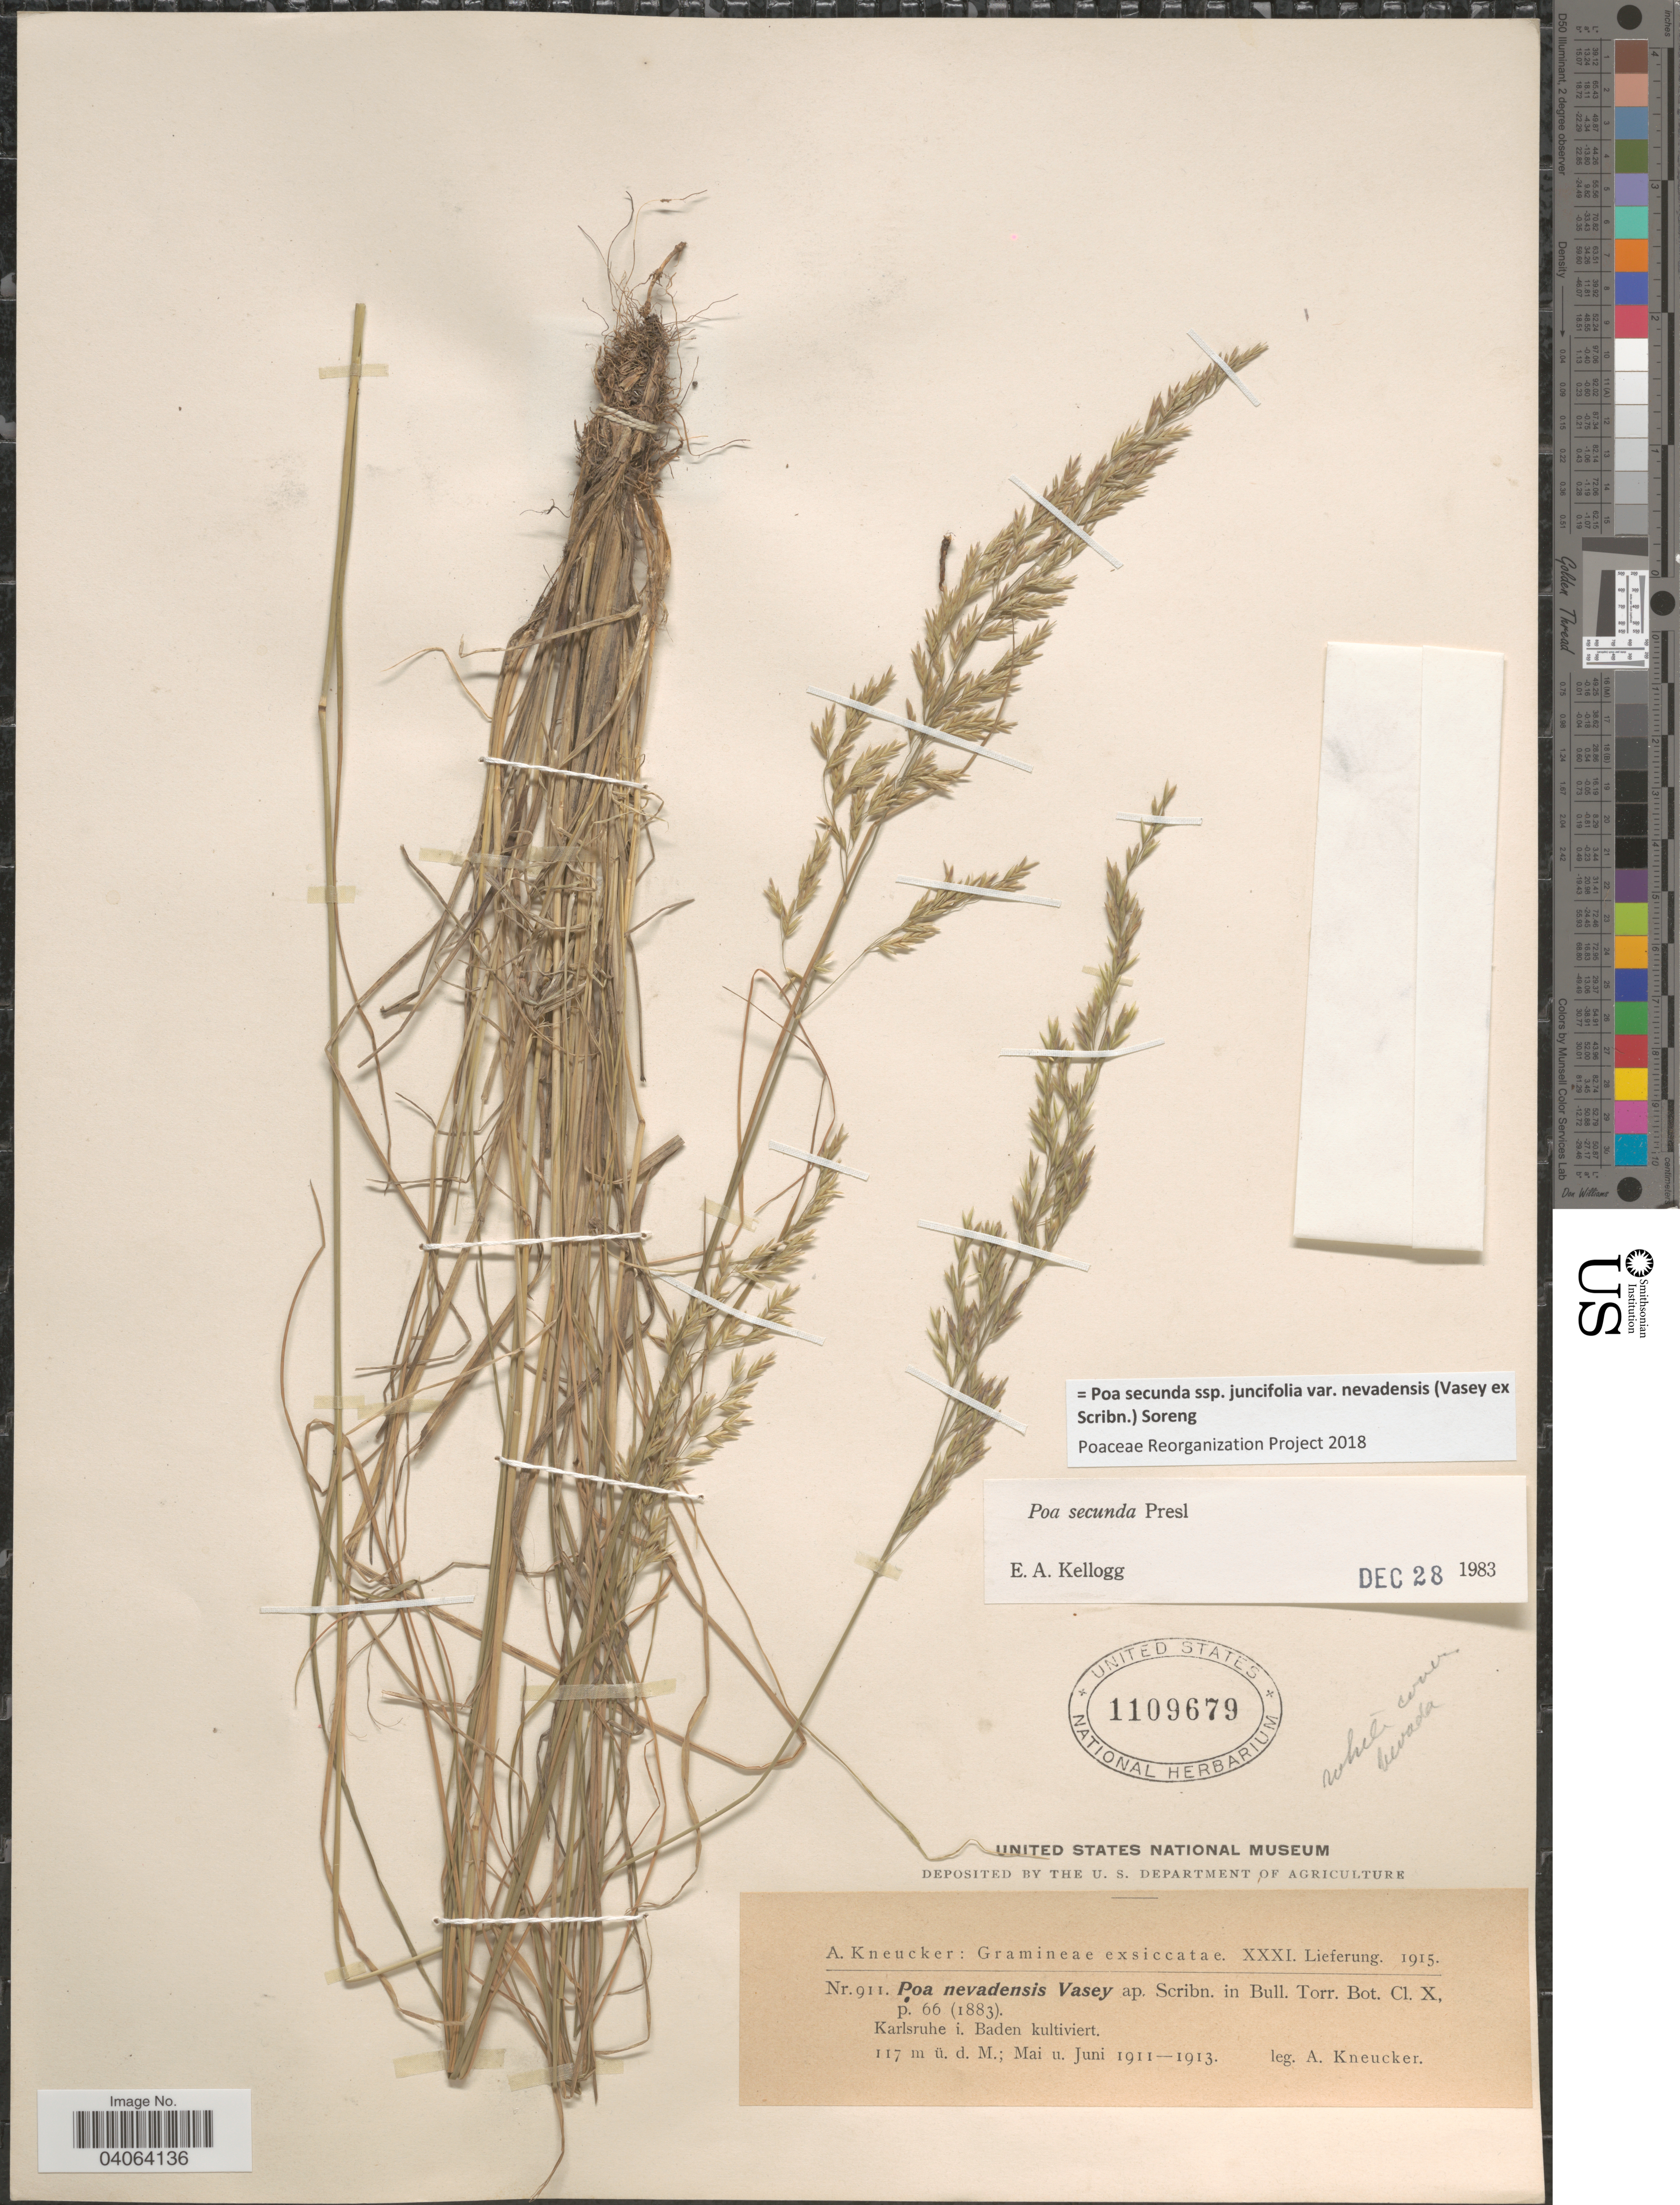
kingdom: Plantae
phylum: Tracheophyta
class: Liliopsida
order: Poales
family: Poaceae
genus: Poa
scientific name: Poa secunda subsp. juncifolia var. nevadensis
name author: (Vasey ex Scribn.) Soreng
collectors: A. Kneucker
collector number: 911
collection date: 1911-05/1913-06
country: Germany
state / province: Baden-Württemberg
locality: Karlsruhe i. Baden kultiviert.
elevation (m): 117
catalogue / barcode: US 1109679